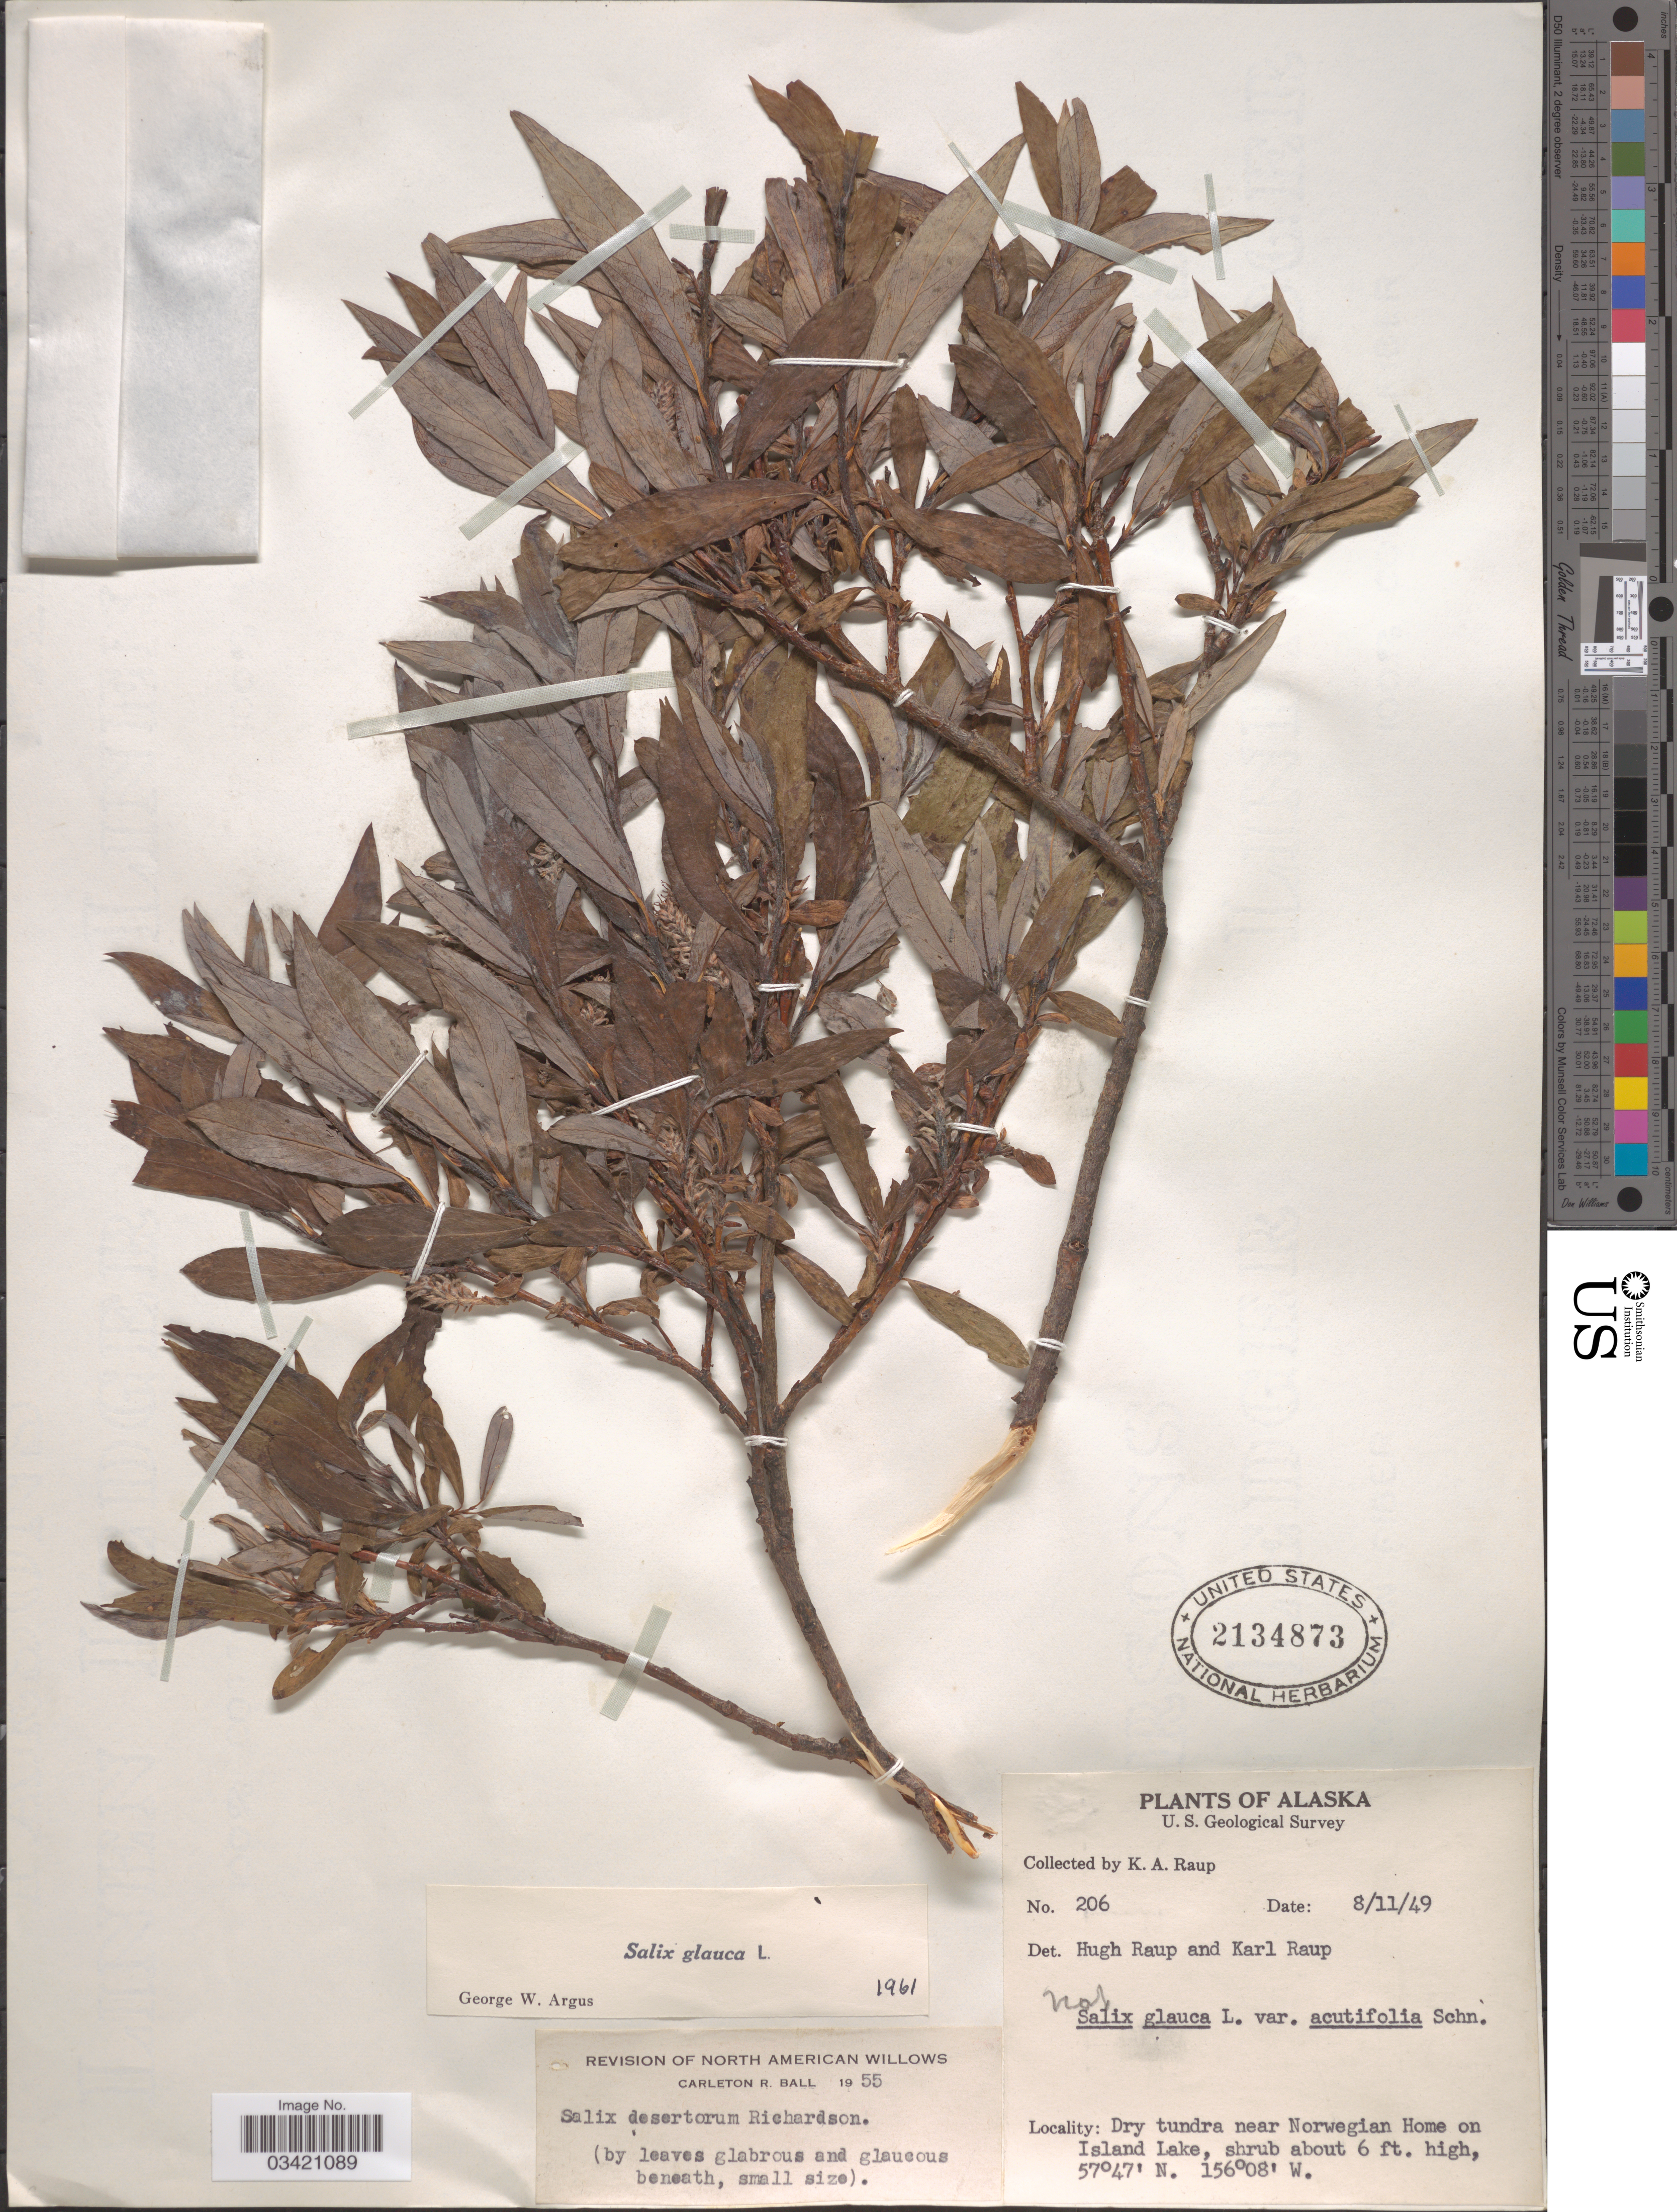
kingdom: Plantae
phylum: Tracheophyta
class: Magnoliopsida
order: Malpighiales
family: Salicaceae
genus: Salix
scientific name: Salix glauca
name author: L.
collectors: K. Raup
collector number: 206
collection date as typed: Transcribed d/m/y: 11/8/49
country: United States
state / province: Alaska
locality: Dry tundra near Norwegian Home on Island Lake.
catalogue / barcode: US 2134873